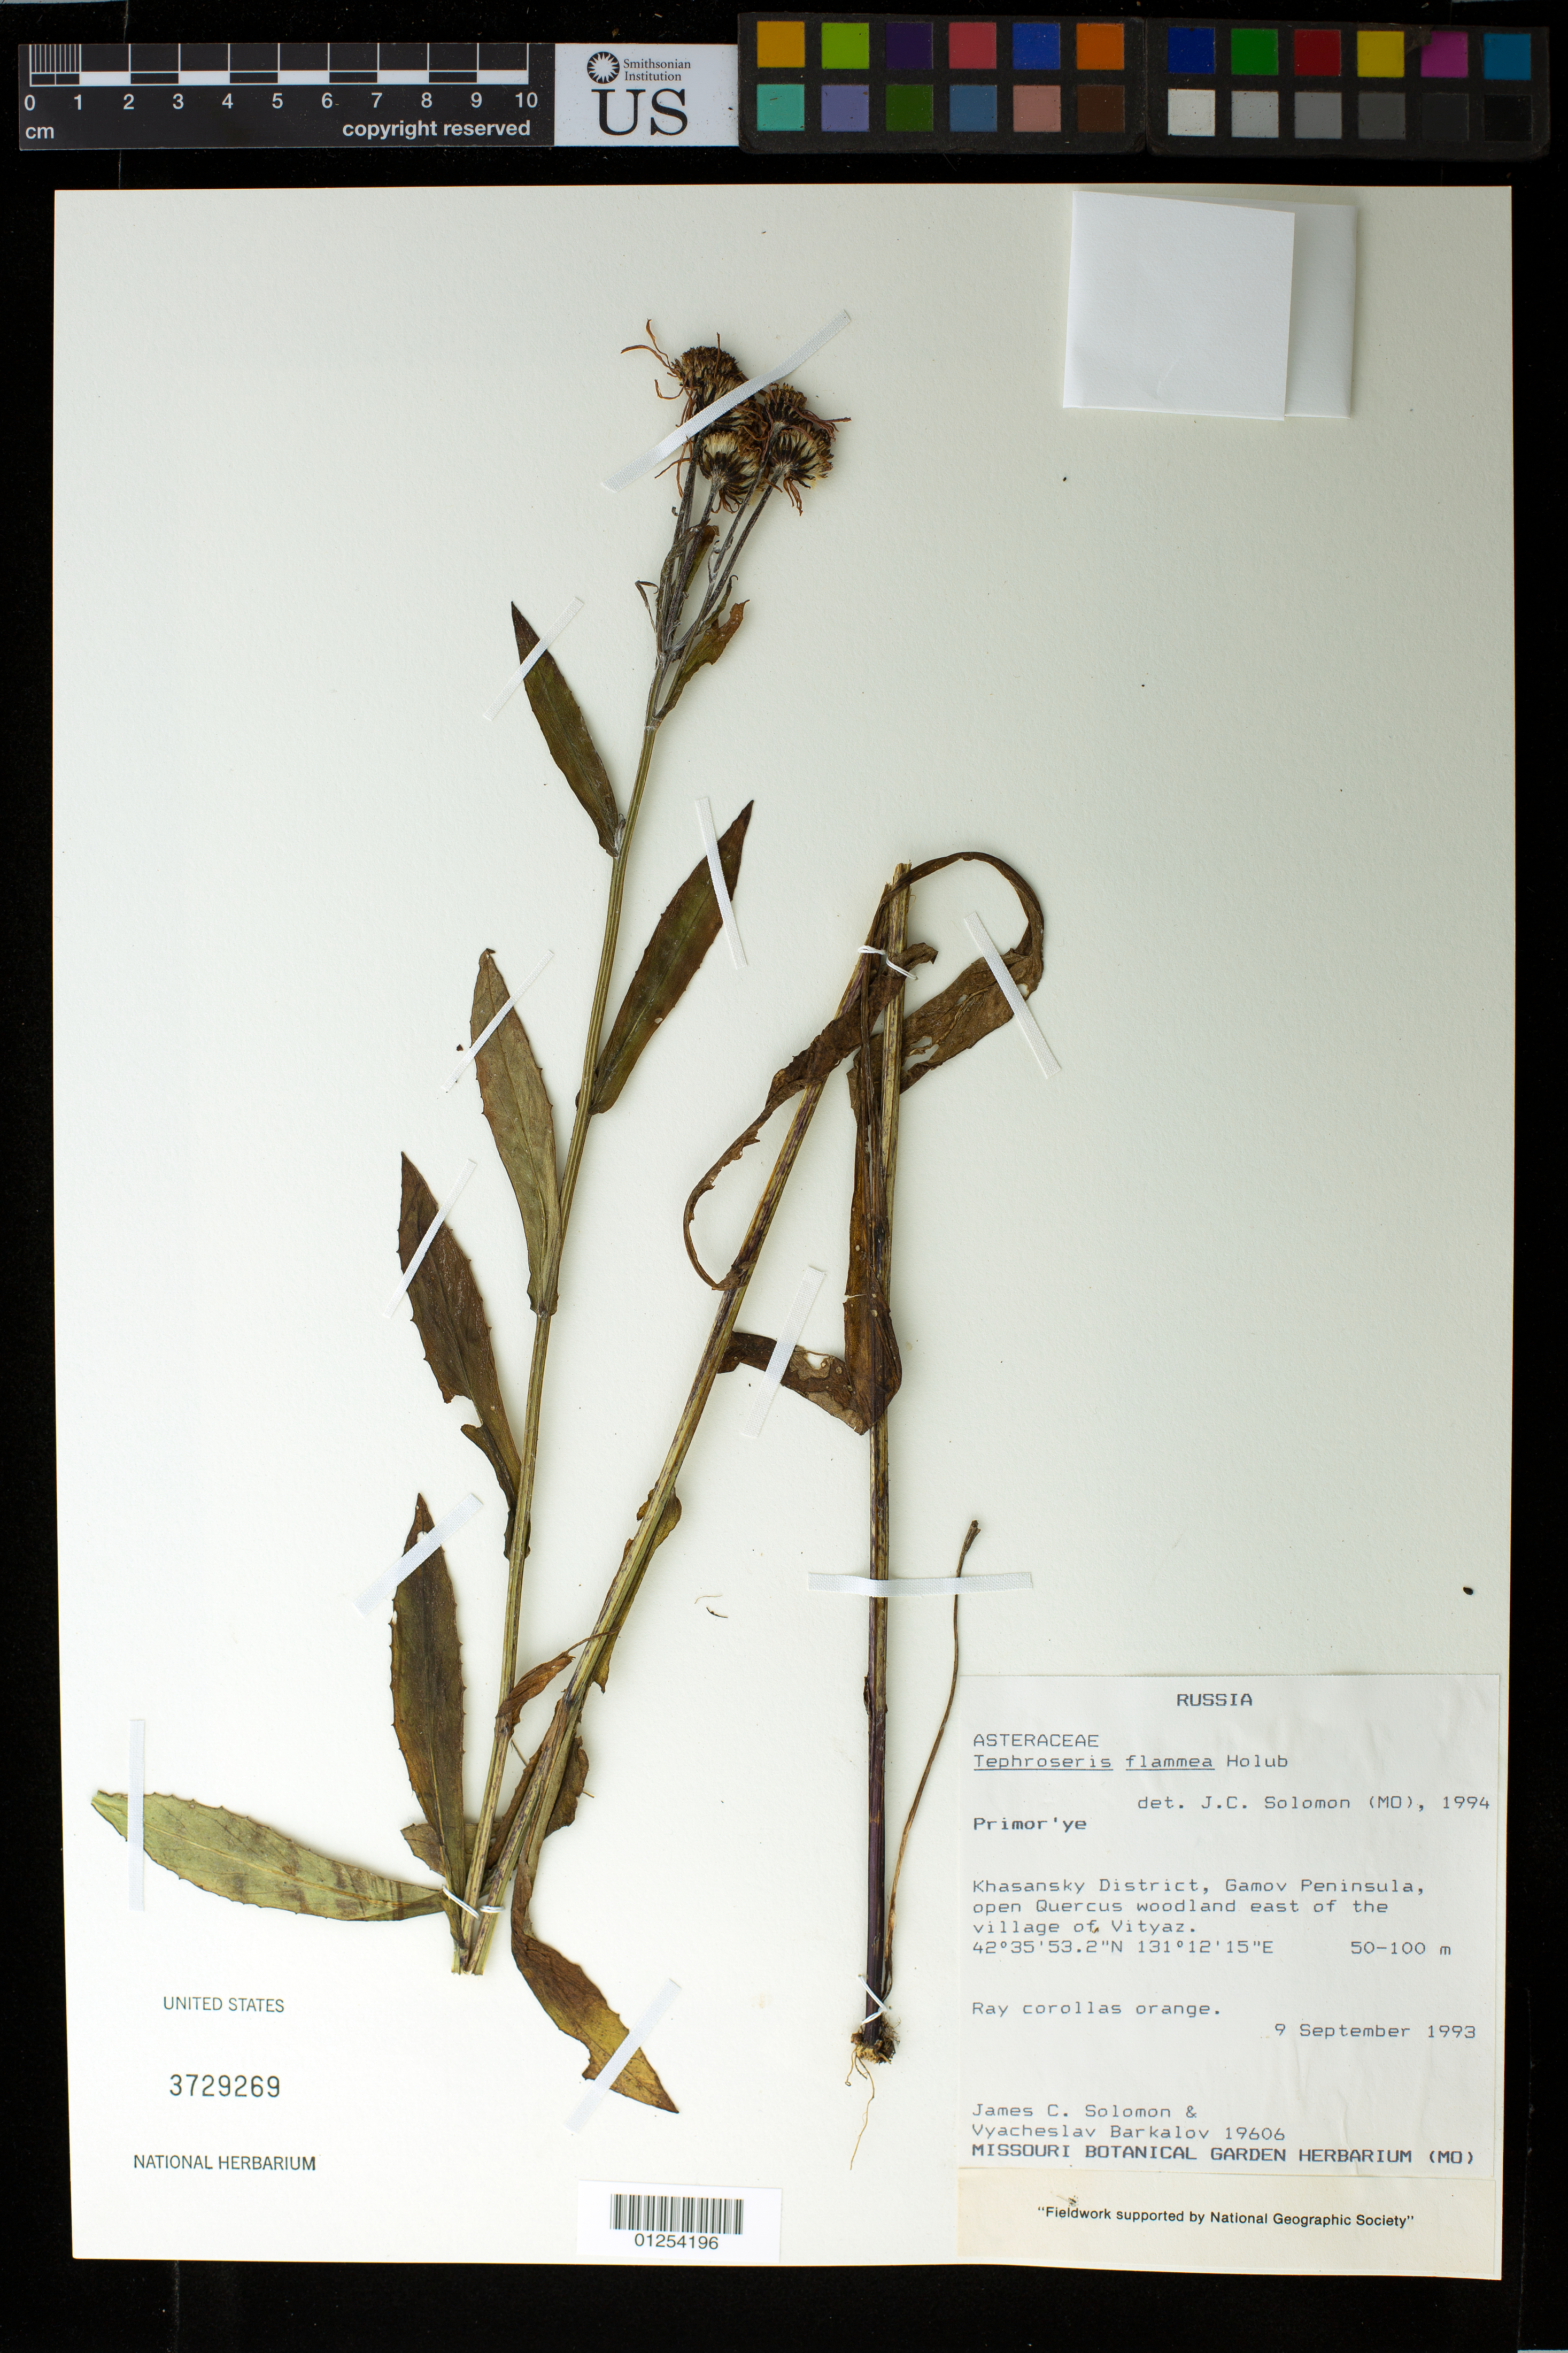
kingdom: Plantae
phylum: Tracheophyta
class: Magnoliopsida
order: Asterales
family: Asteraceae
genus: Tephroseris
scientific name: Tephroseris flammea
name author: Holub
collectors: J. C. Solomon & V. Barkalov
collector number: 19606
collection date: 1993-09-09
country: Russian Federation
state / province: Primorsky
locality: Khasansky District, Gamov Peninsula, open Quercus woodland east of the village of Vityaz.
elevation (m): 50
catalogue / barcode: US 3729269